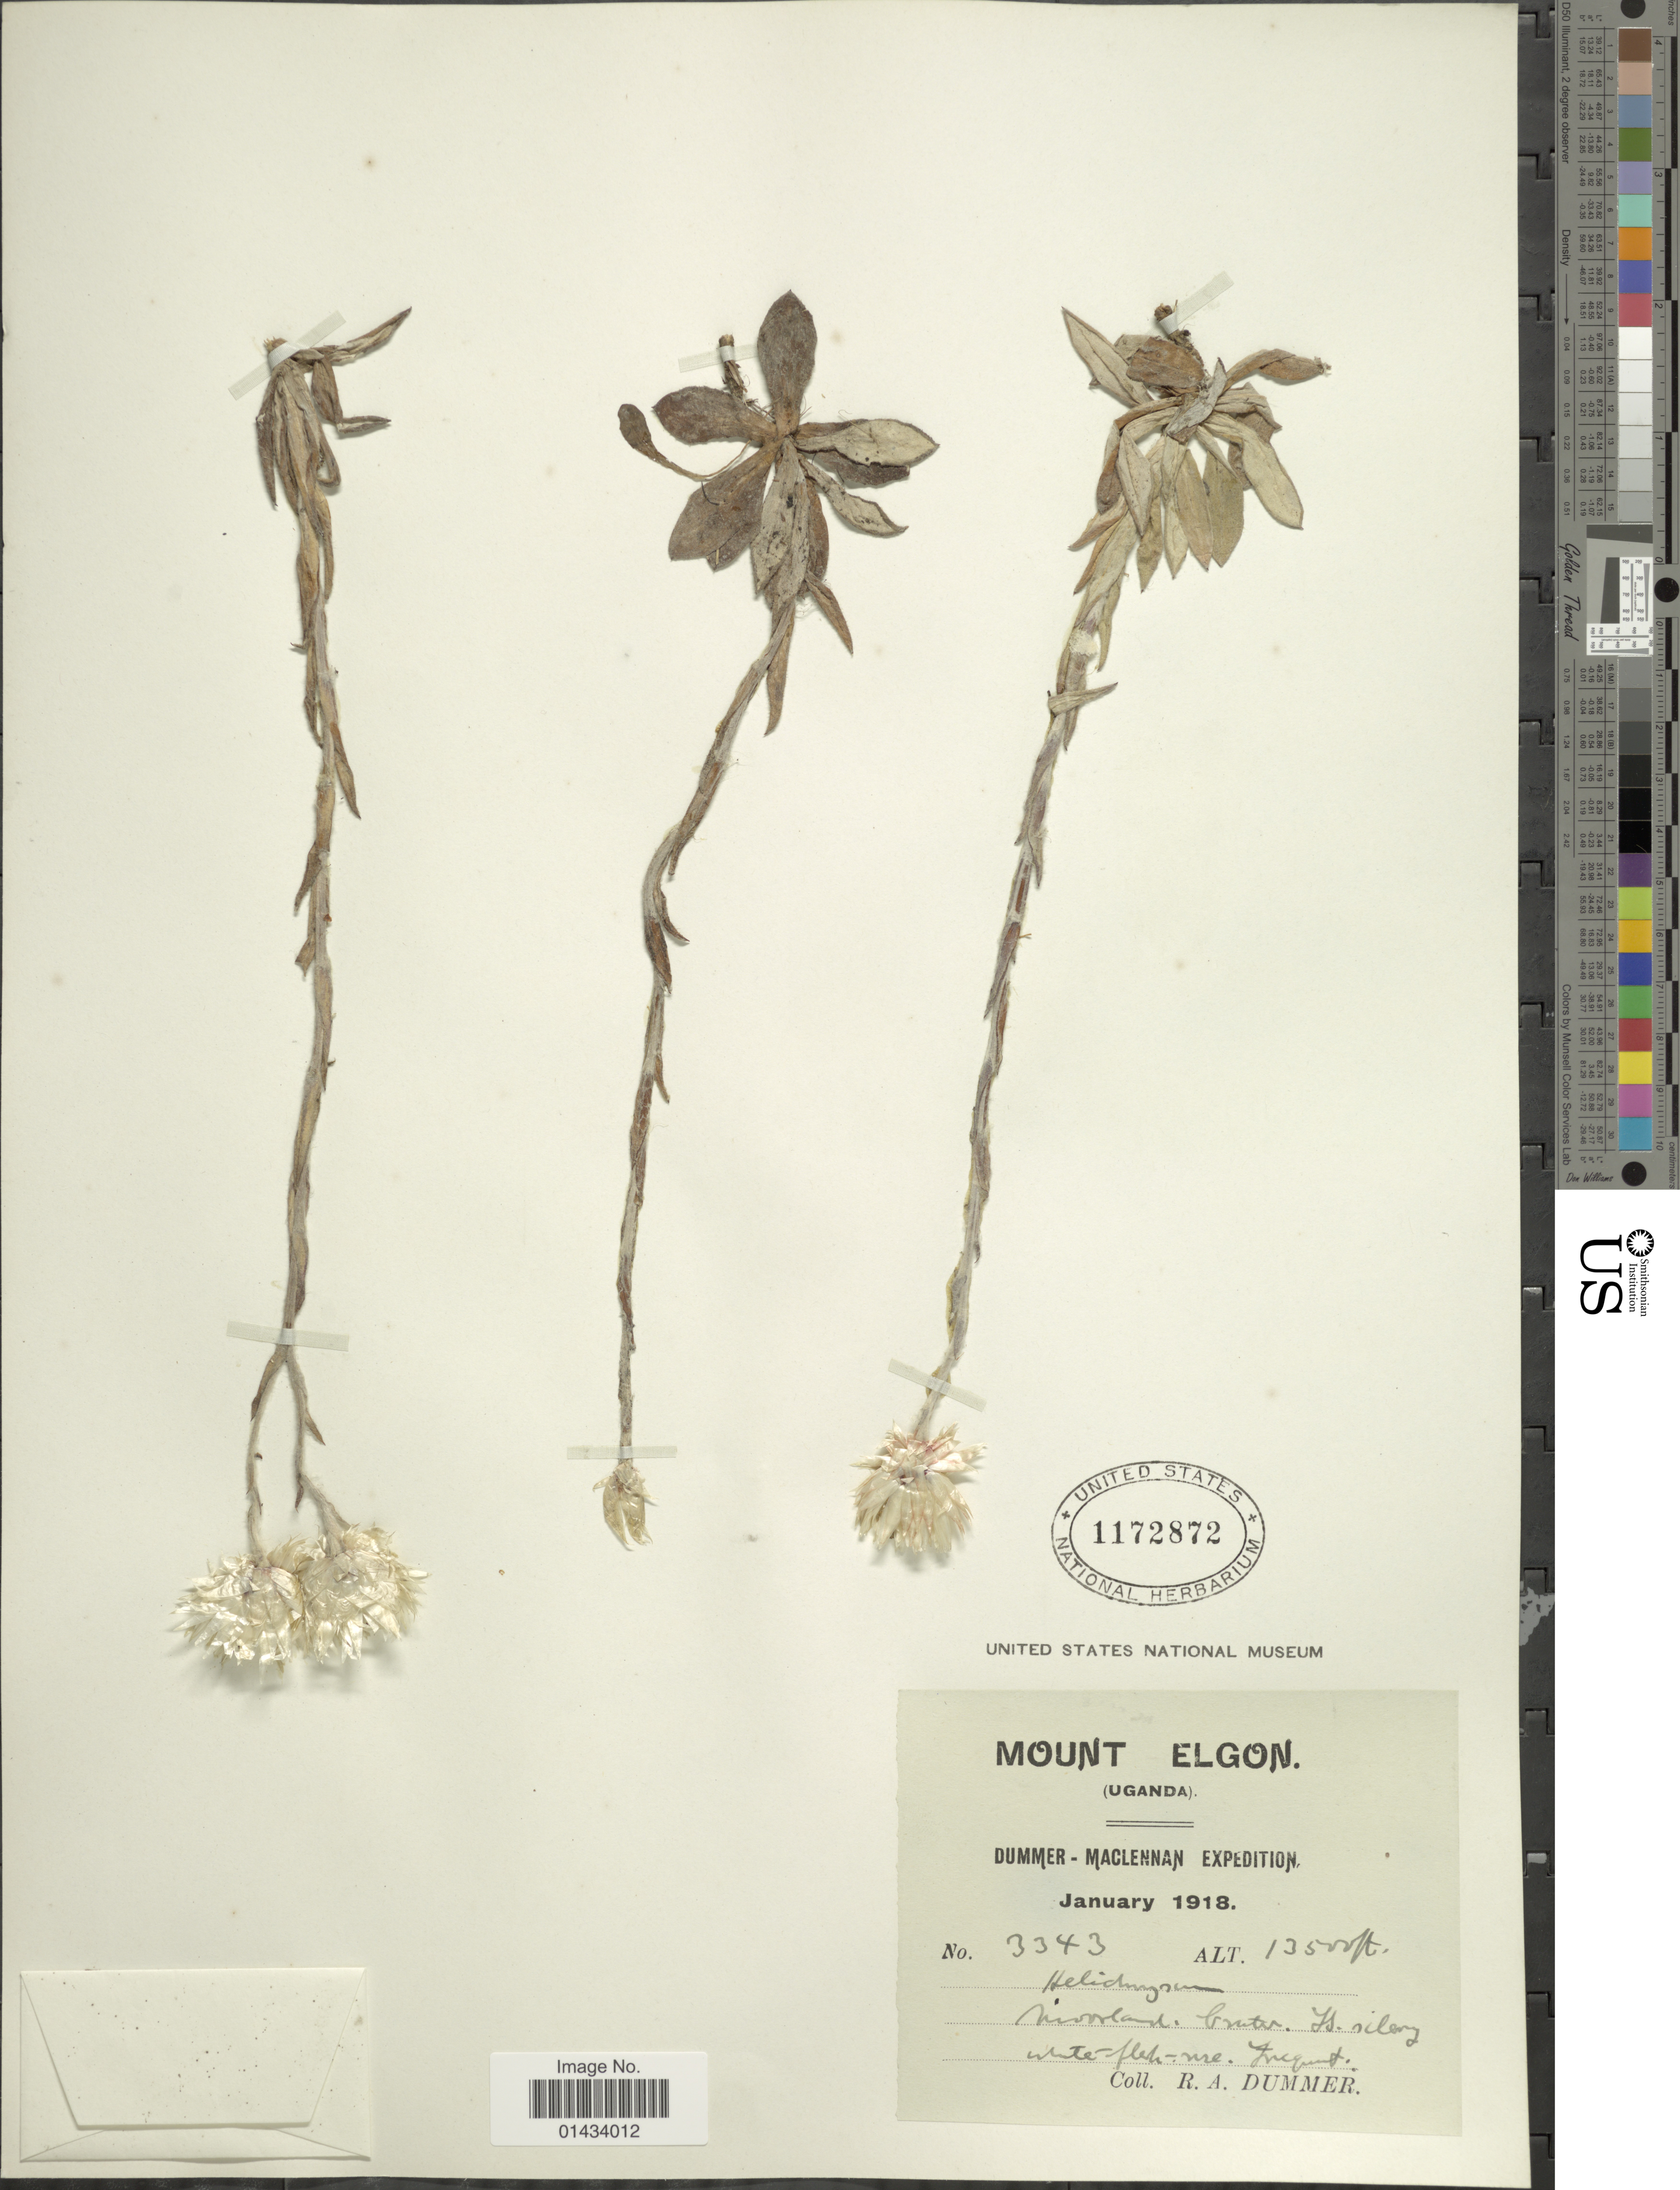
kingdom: Plantae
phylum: Tracheophyta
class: Magnoliopsida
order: Asterales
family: Asteraceae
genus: Helichrysum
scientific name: Helichrysum sp.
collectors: R. Dümmer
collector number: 3343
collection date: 1918-01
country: Uganda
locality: Mount Elgon, ]Woodland, bratac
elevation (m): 4115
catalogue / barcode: US 1172872